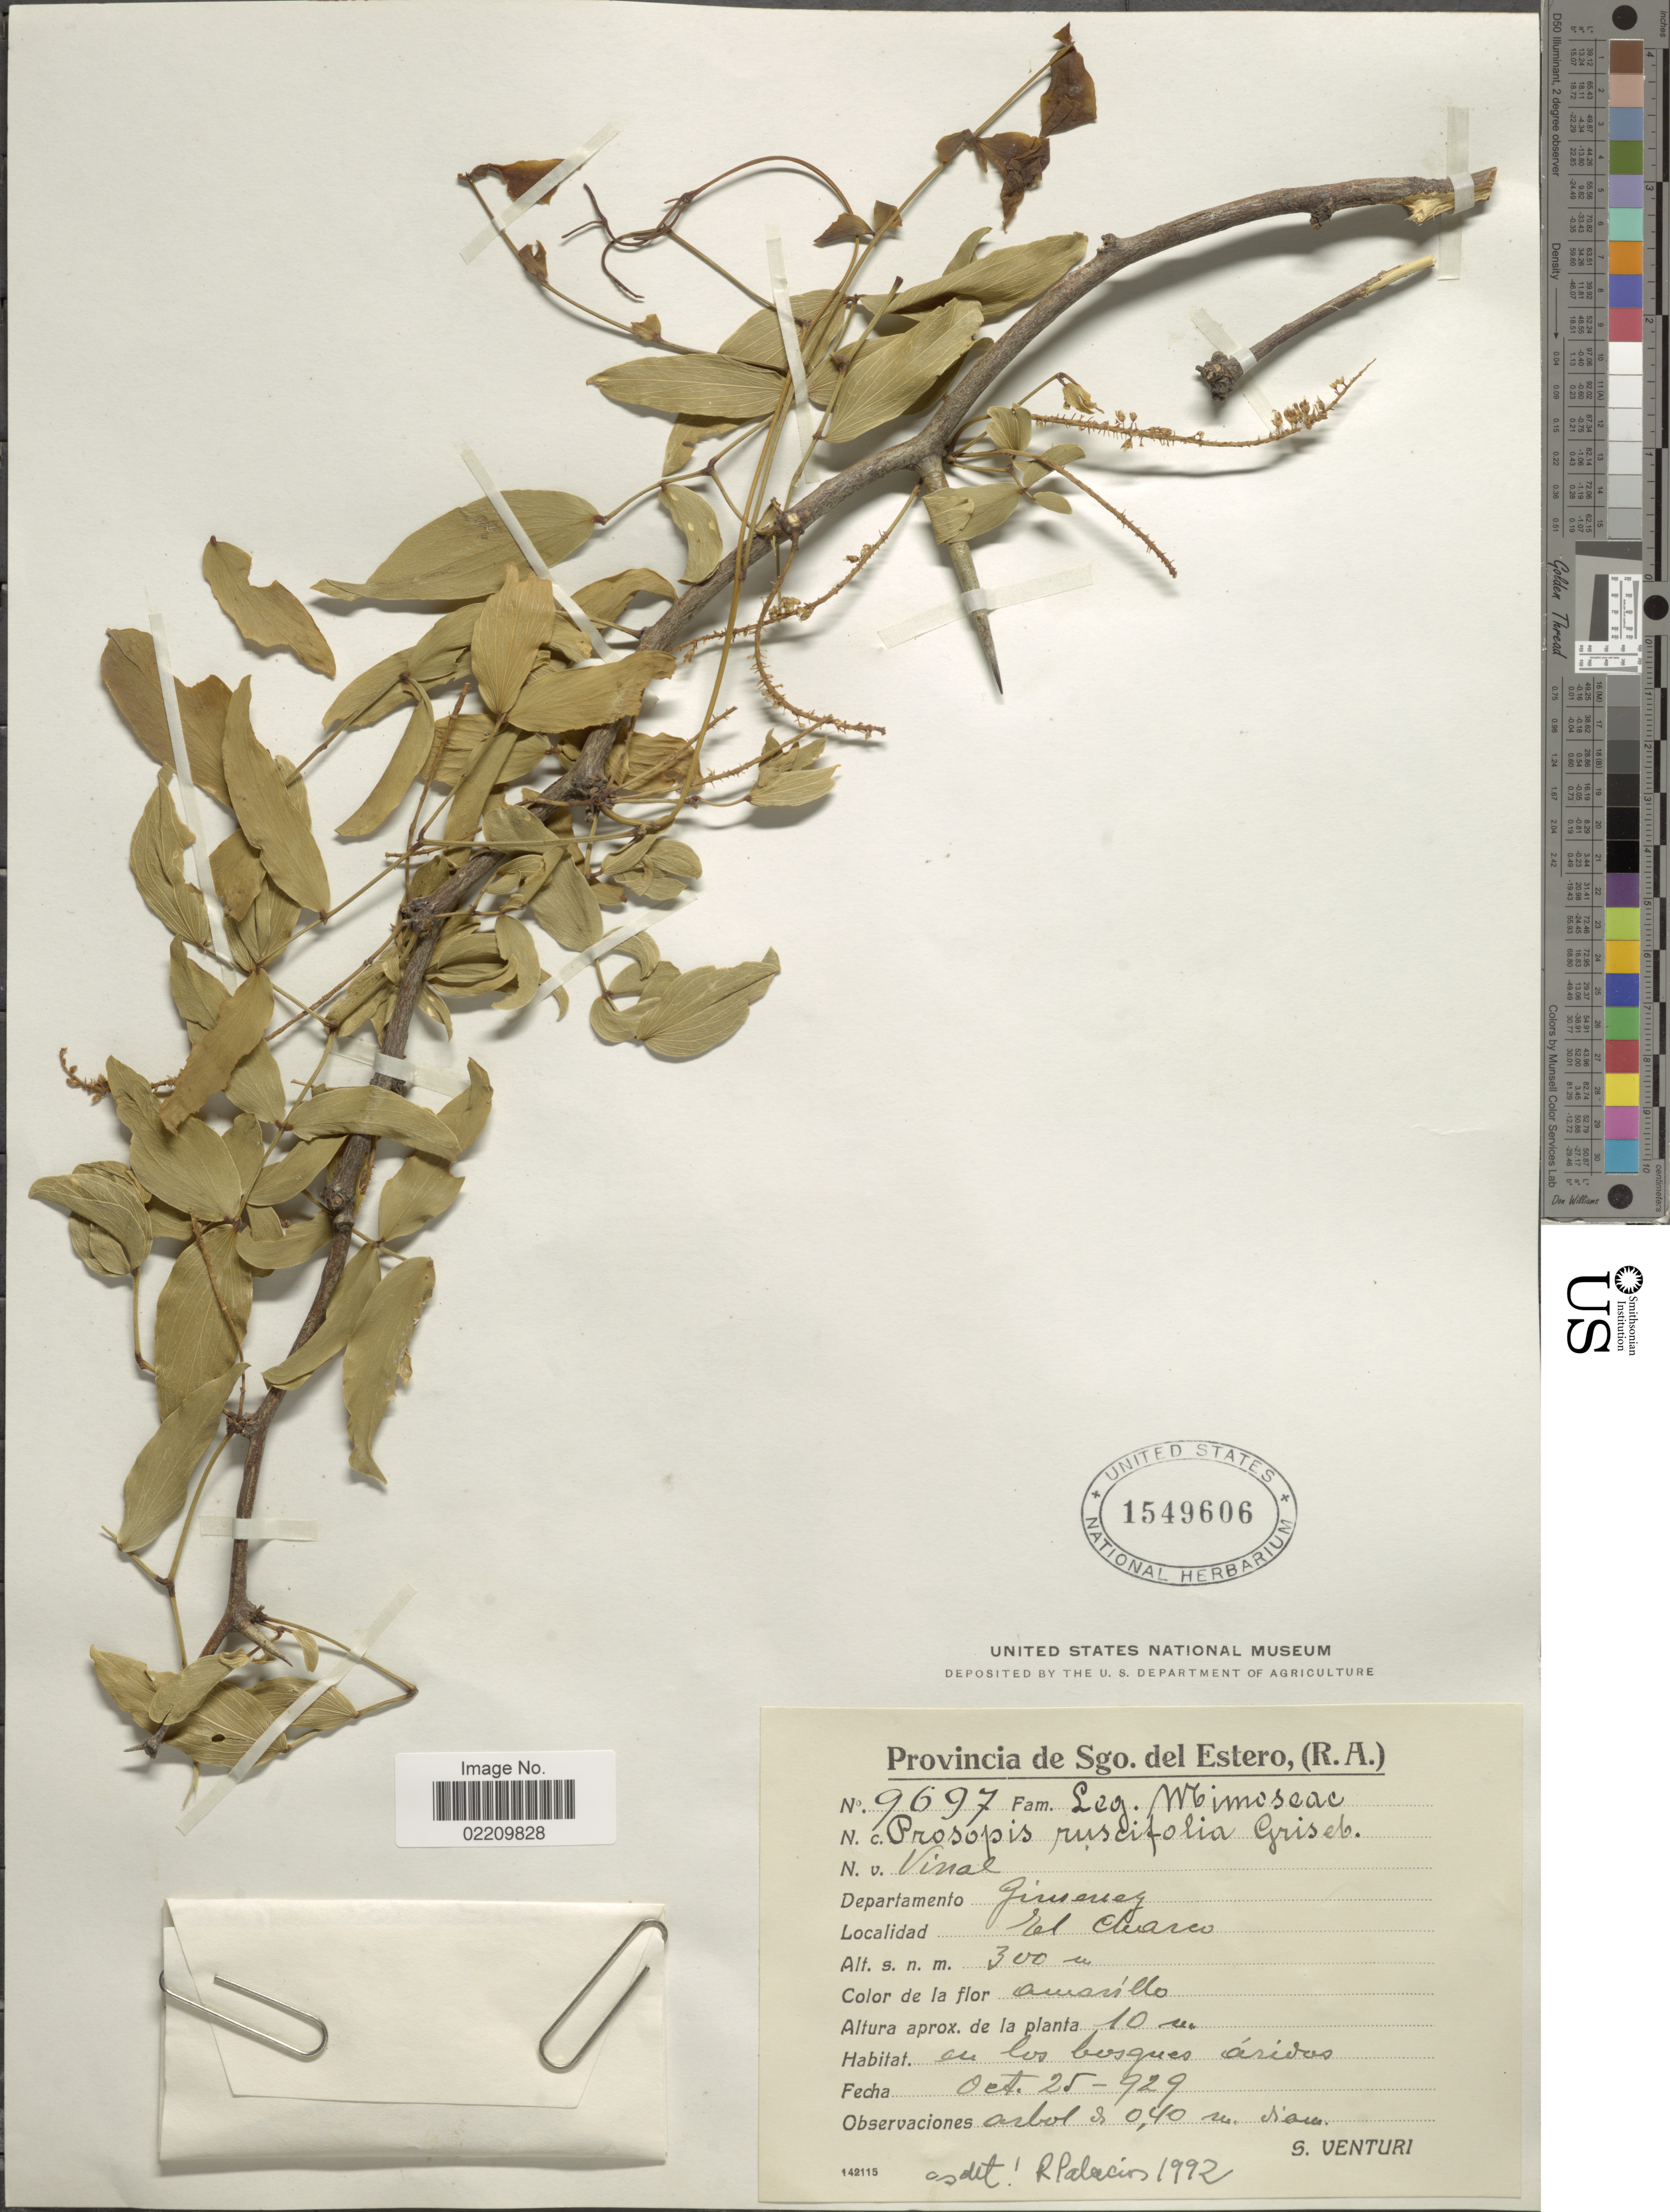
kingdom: Plantae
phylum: Tracheophyta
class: Magnoliopsida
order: Fabales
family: Fabaceae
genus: Neltuma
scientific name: Neltuma ruscifolia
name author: (Griseb.) C. E. Hughes & G.P. Lewis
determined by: Strong, Mark T., (BOT), Smithsonian Institution - National Museum of Natural History (UNITED STATES)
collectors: S. Venturi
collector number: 9697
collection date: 1929-10-25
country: Argentina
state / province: Santiago del Estero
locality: Provincia de Sgo. del Estero, (R.A.). Departamento Jimenez. El Charco.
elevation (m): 300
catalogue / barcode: US 1549606